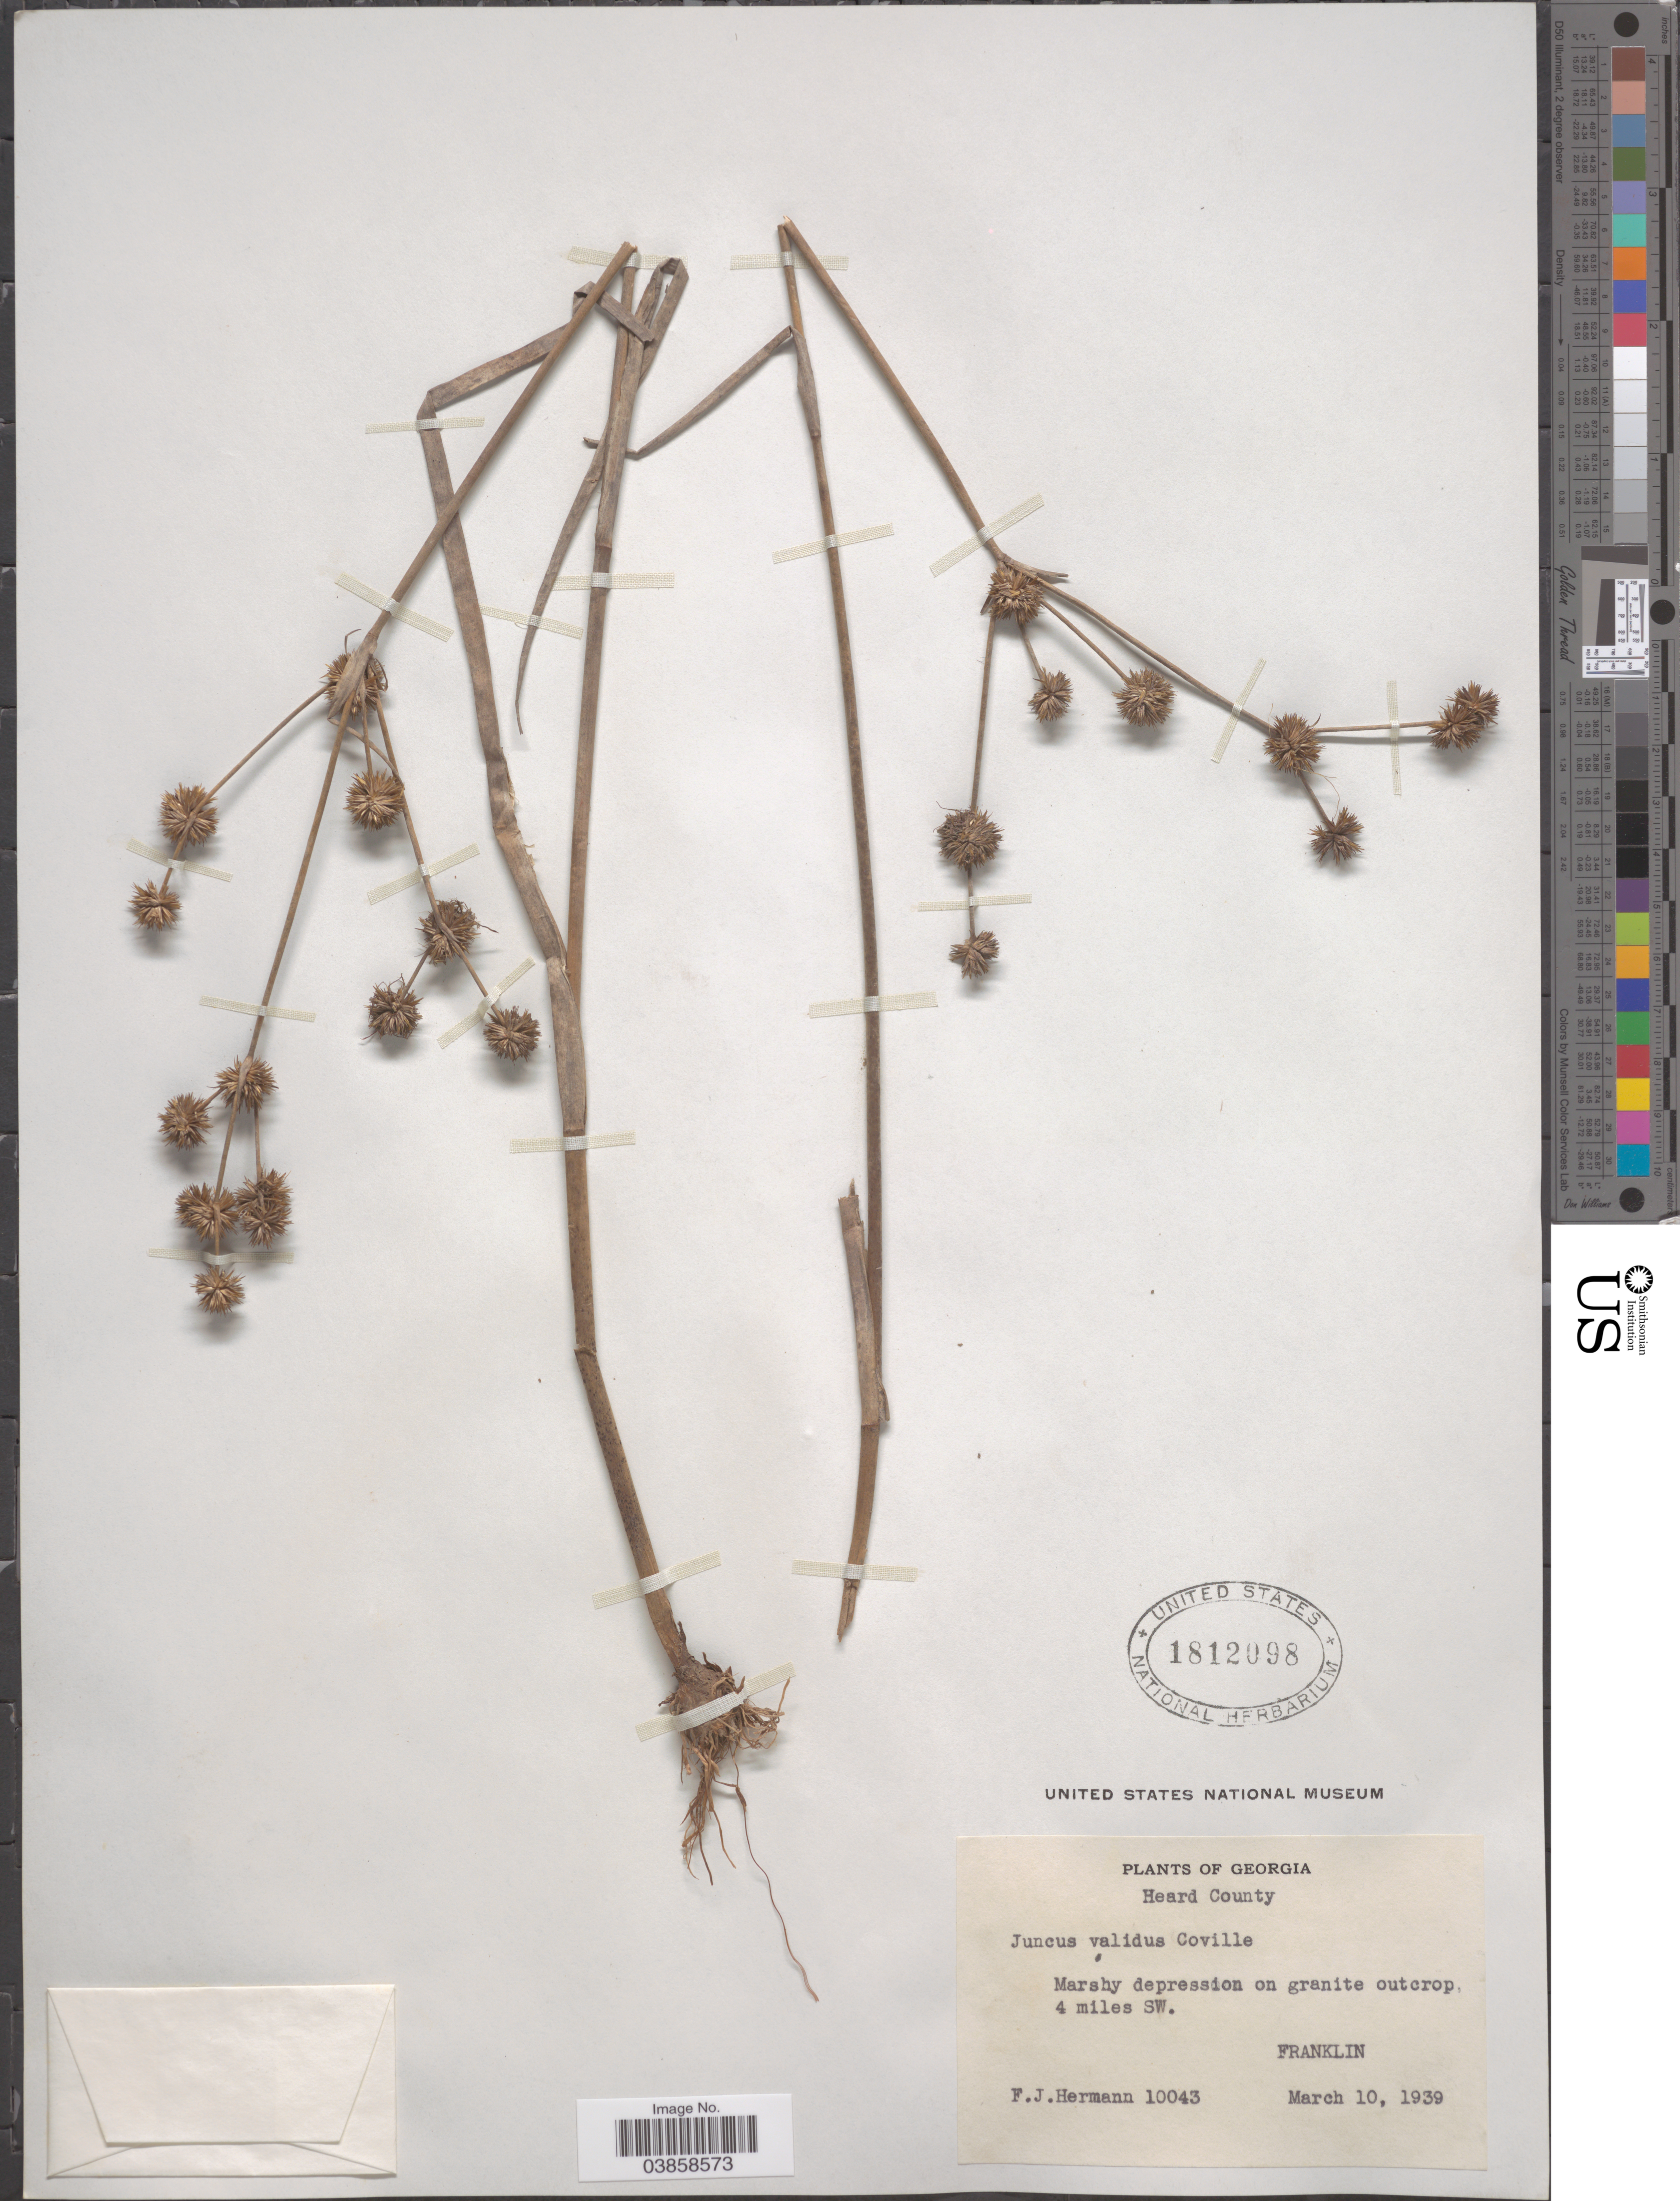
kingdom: Plantae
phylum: Tracheophyta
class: Liliopsida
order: Poales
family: Juncaceae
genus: Juncus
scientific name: Juncus validus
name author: Coville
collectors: F. J. Hermann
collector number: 10043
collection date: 1939-03-10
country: United States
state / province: Georgia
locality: Heard County. 4 miles SW. Franklin.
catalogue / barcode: US 1812098